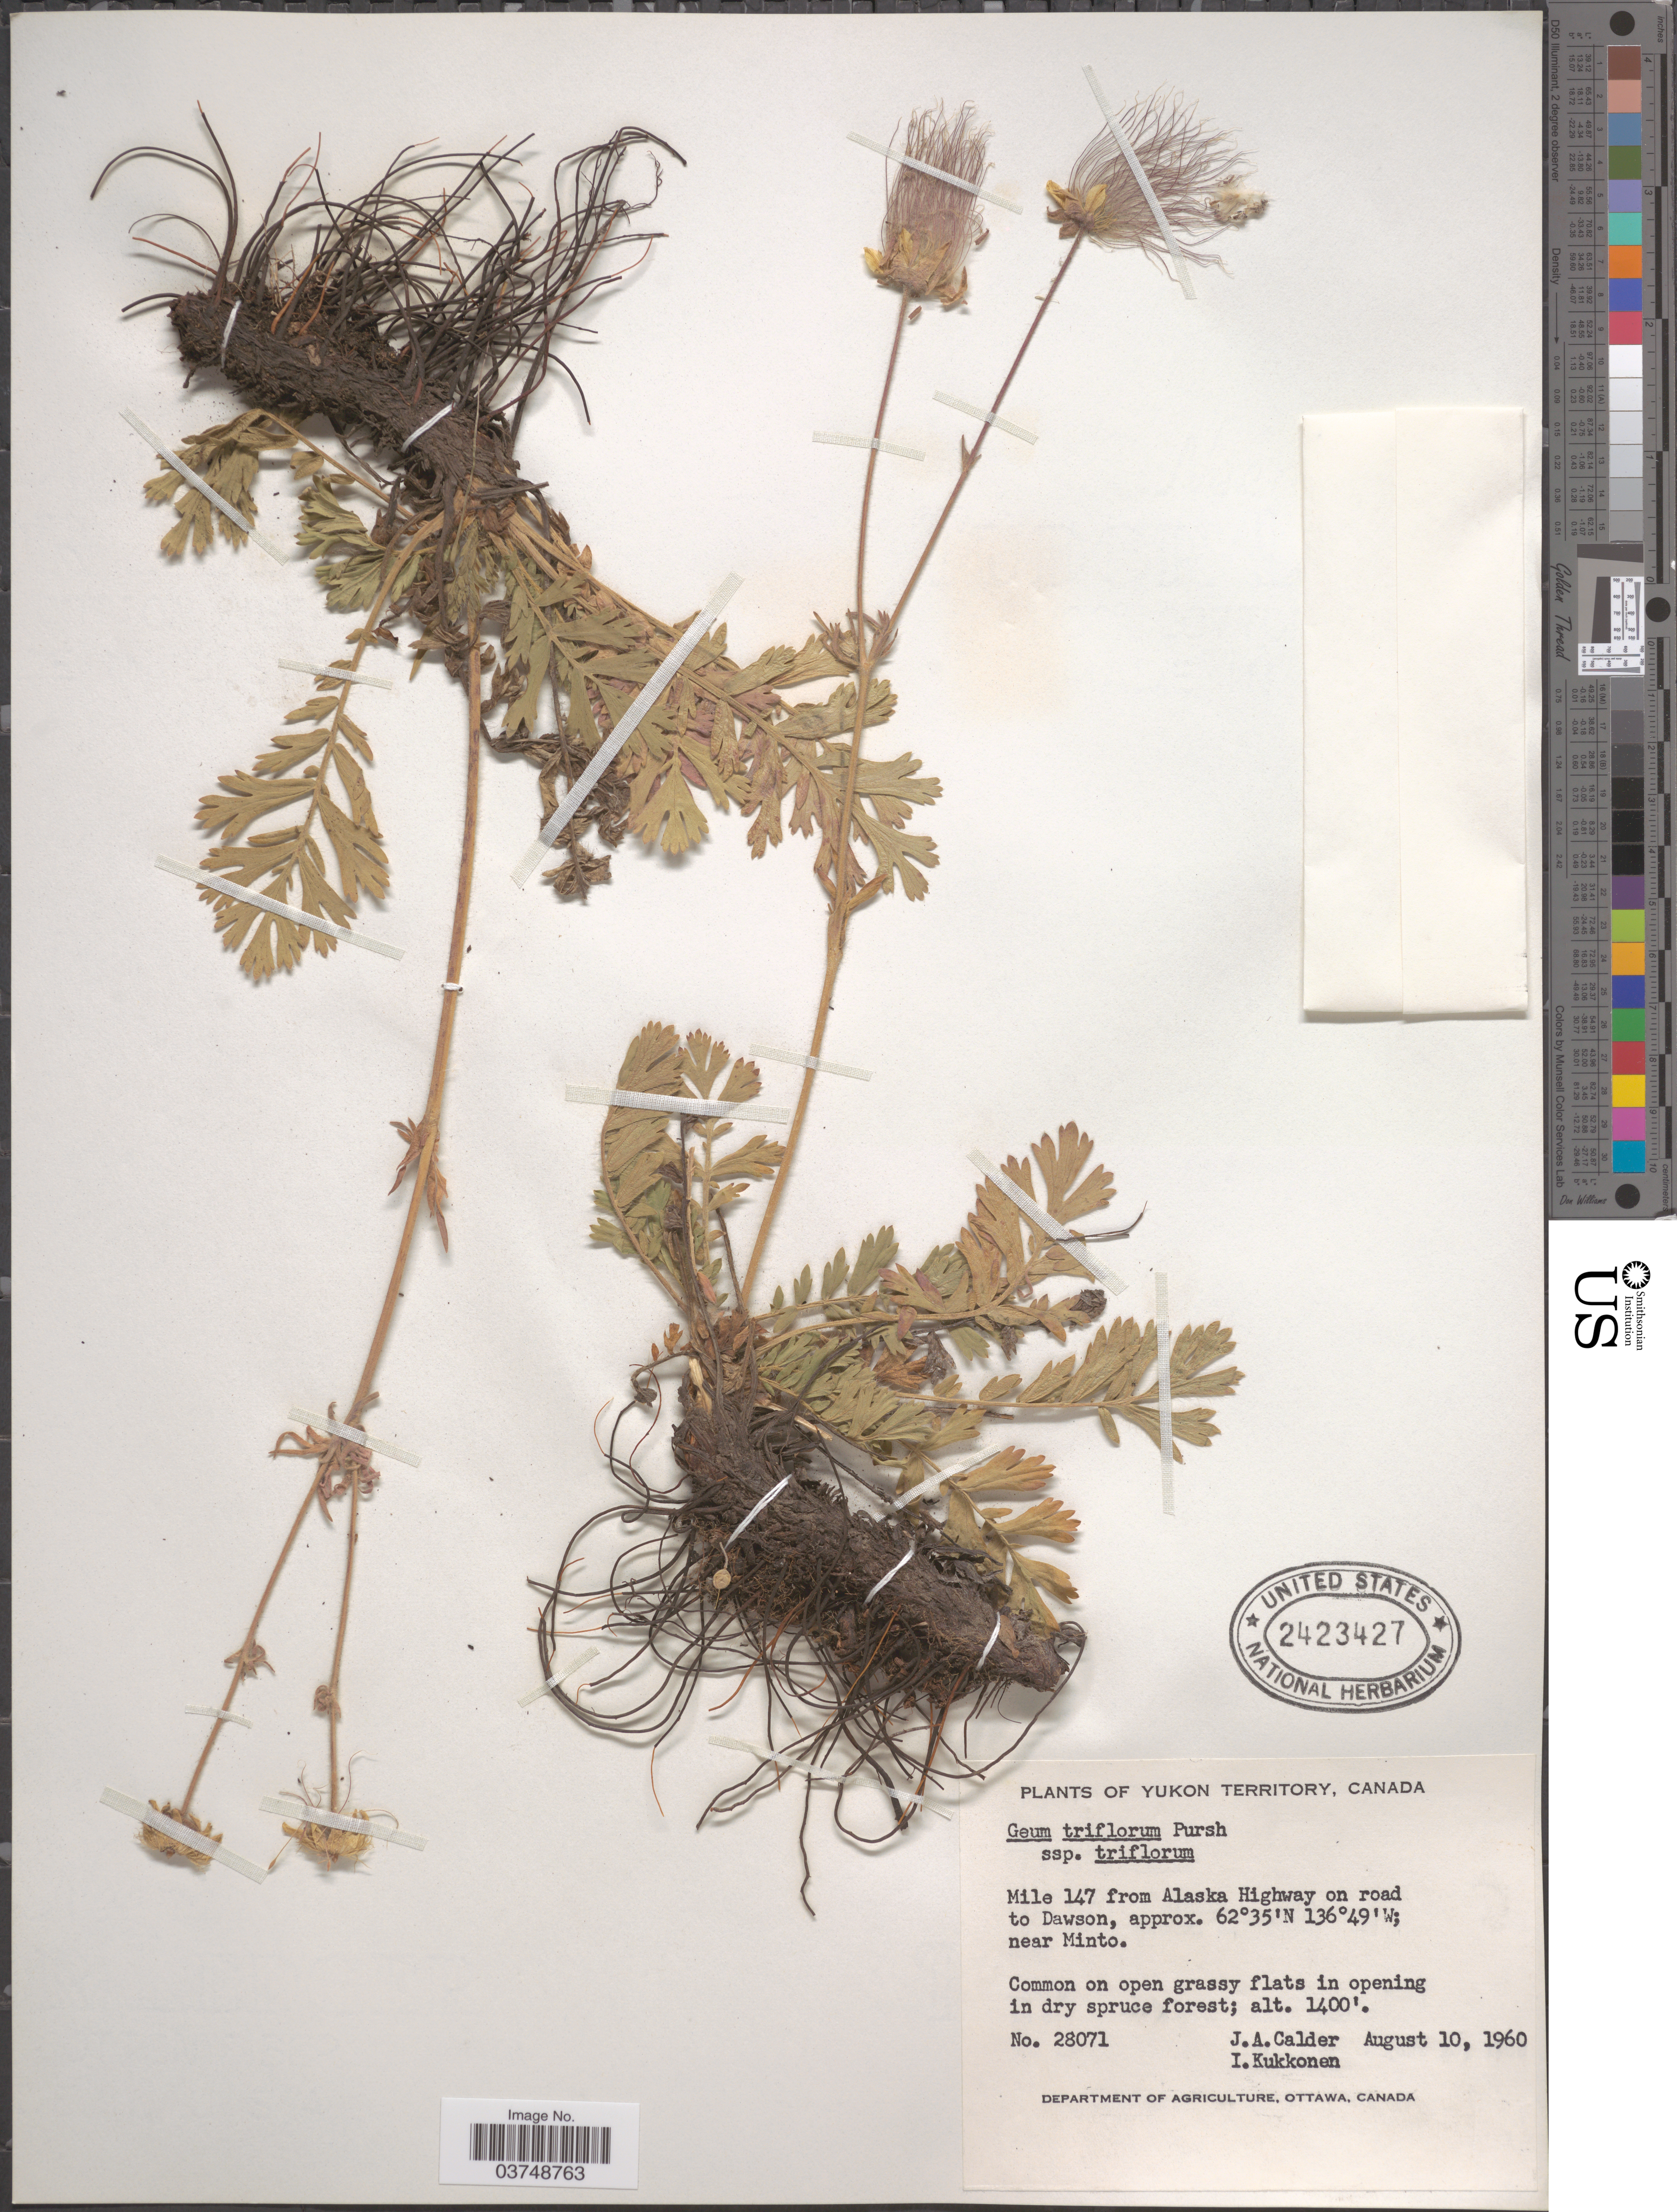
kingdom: Plantae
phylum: Tracheophyta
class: Magnoliopsida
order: Rosales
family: Rosaceae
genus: Geum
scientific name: Geum triflorum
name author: Pursh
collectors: J. A. Calder & I. Kukkonen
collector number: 28071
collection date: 1960-08-10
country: Canada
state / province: Yukon Territory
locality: Mile 147 from Alaska Highway on road to Dawson, near Minto.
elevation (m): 427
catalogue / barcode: US 2423427